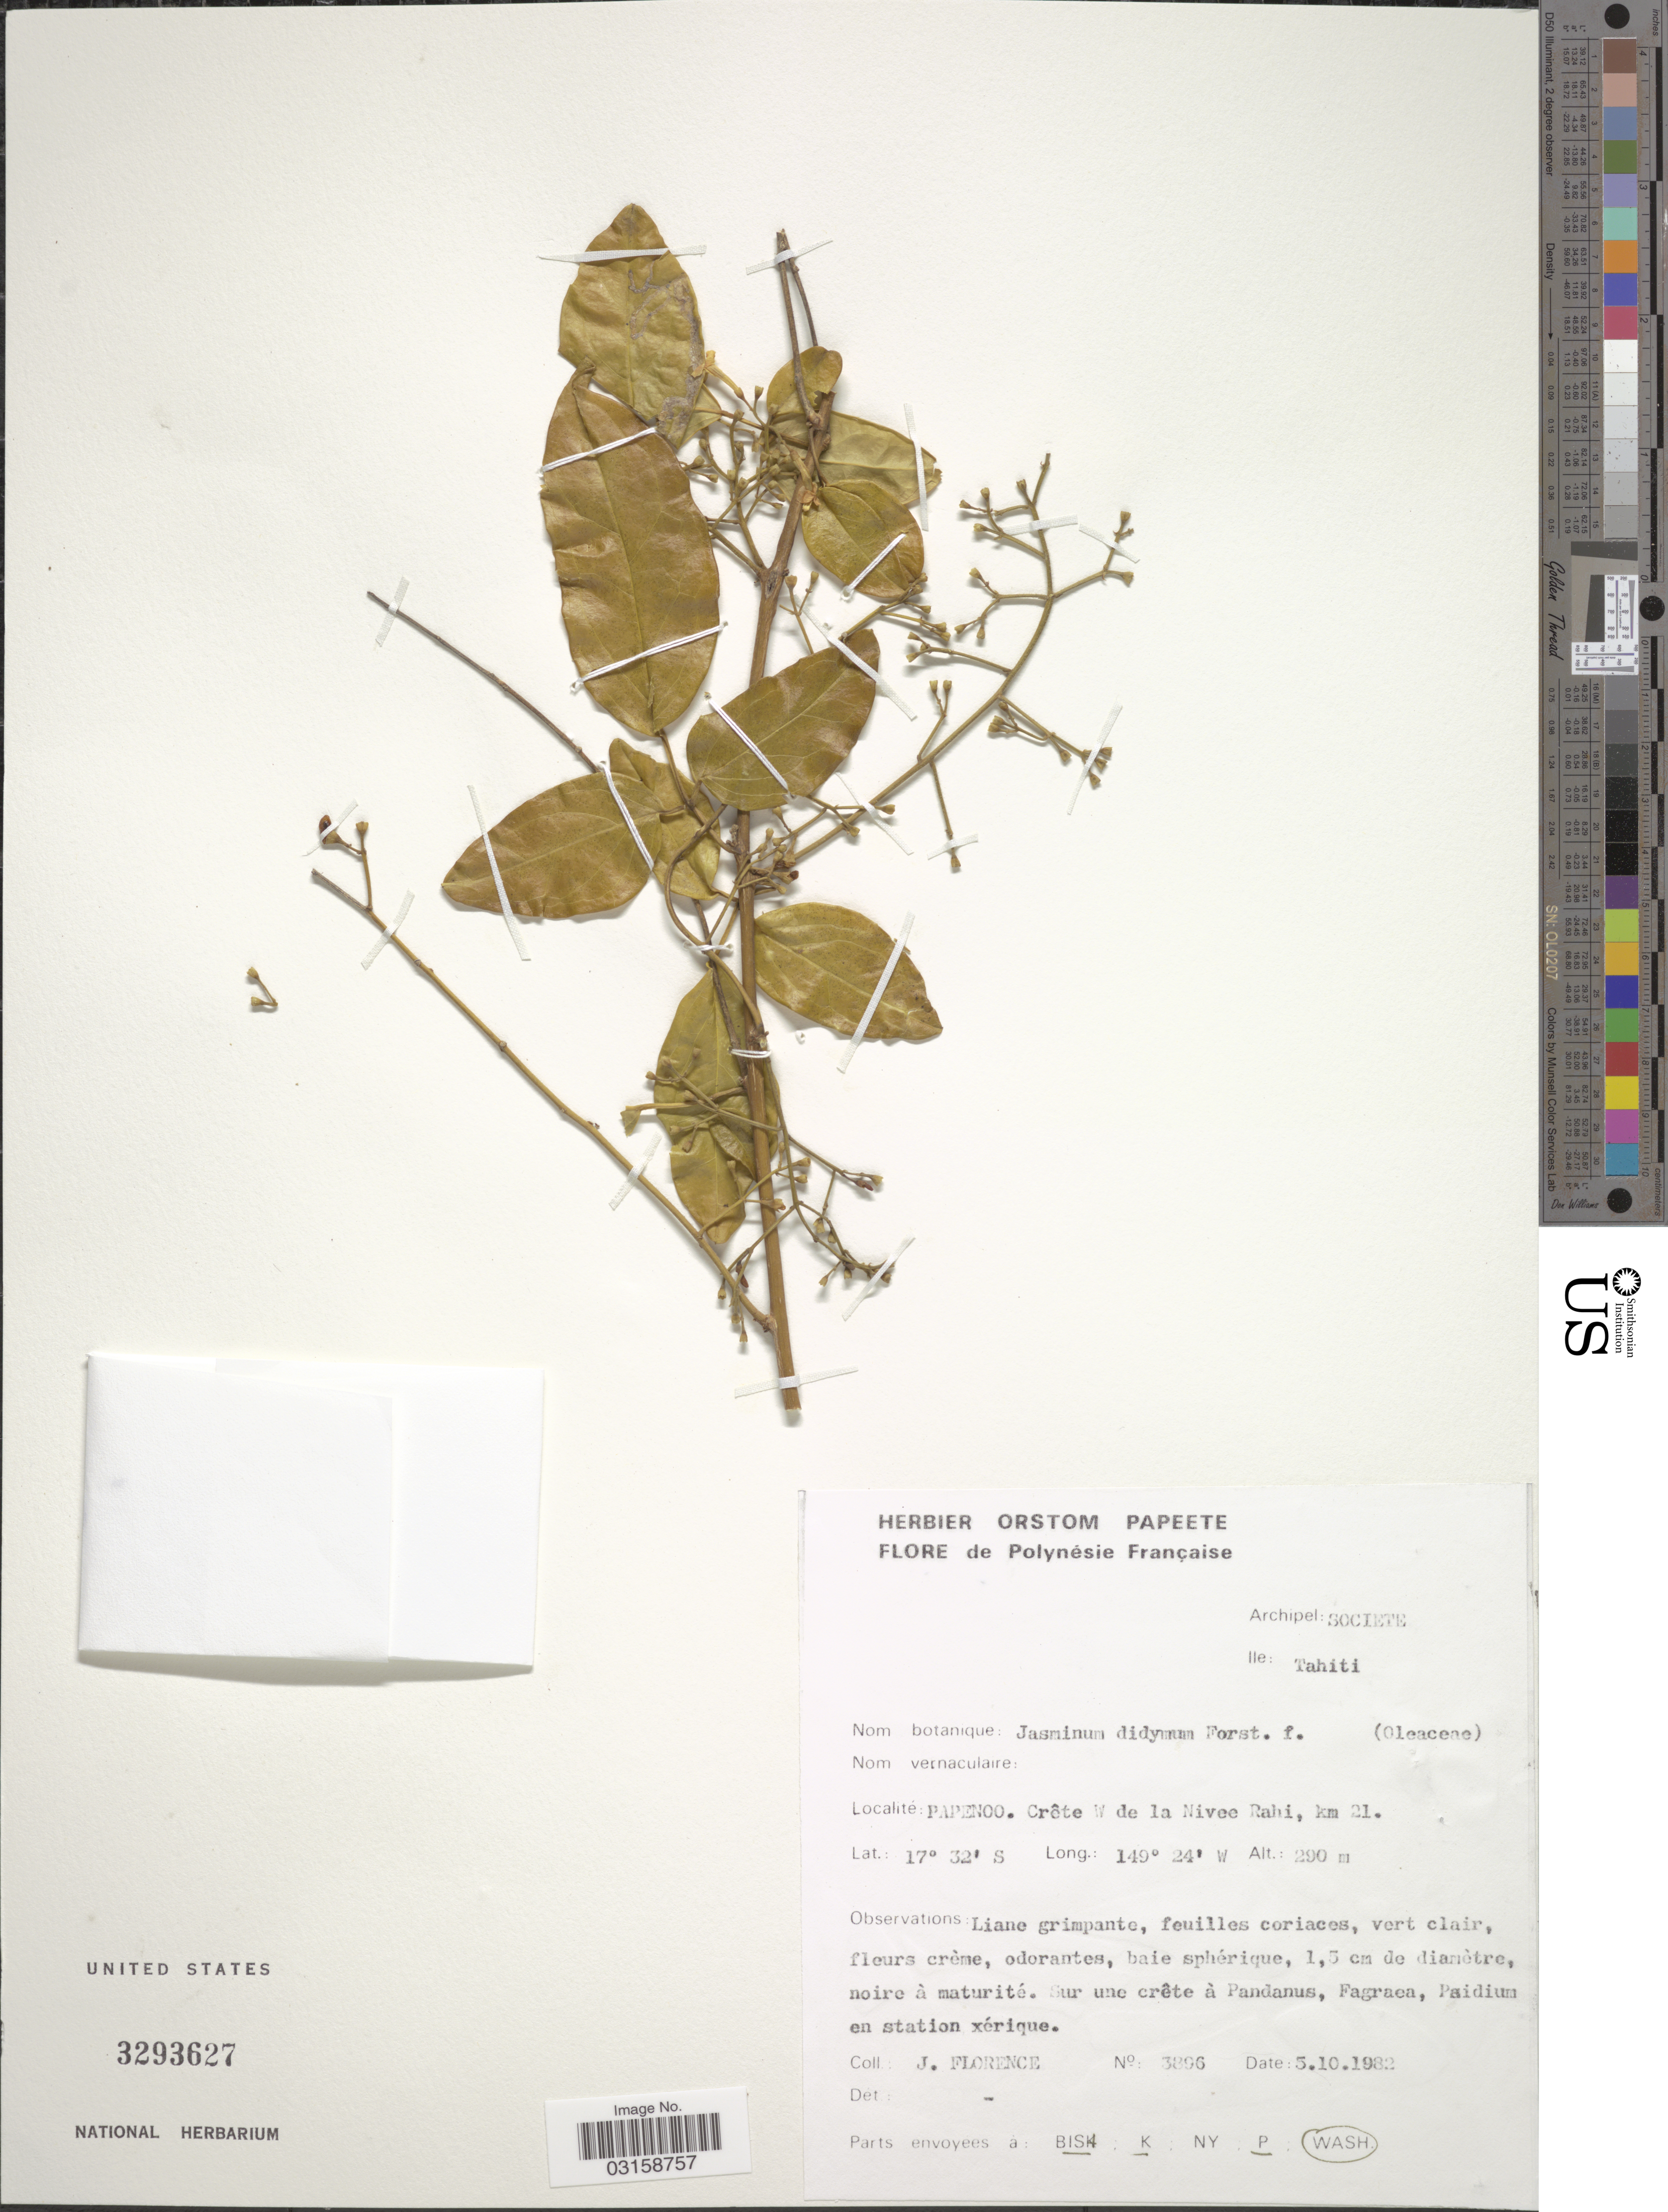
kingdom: Plantae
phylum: Tracheophyta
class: Magnoliopsida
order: Lamiales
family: Oleaceae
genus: Jasminum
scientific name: Jasminum didymum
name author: G. Forst.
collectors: J. Florence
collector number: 3896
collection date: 1982-10-05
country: French Polynesia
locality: Archipel: Societe. Ile: Tahiti. Papenoo. Crête W de la Nivee Rahi, km 21.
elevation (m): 290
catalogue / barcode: US 3293627